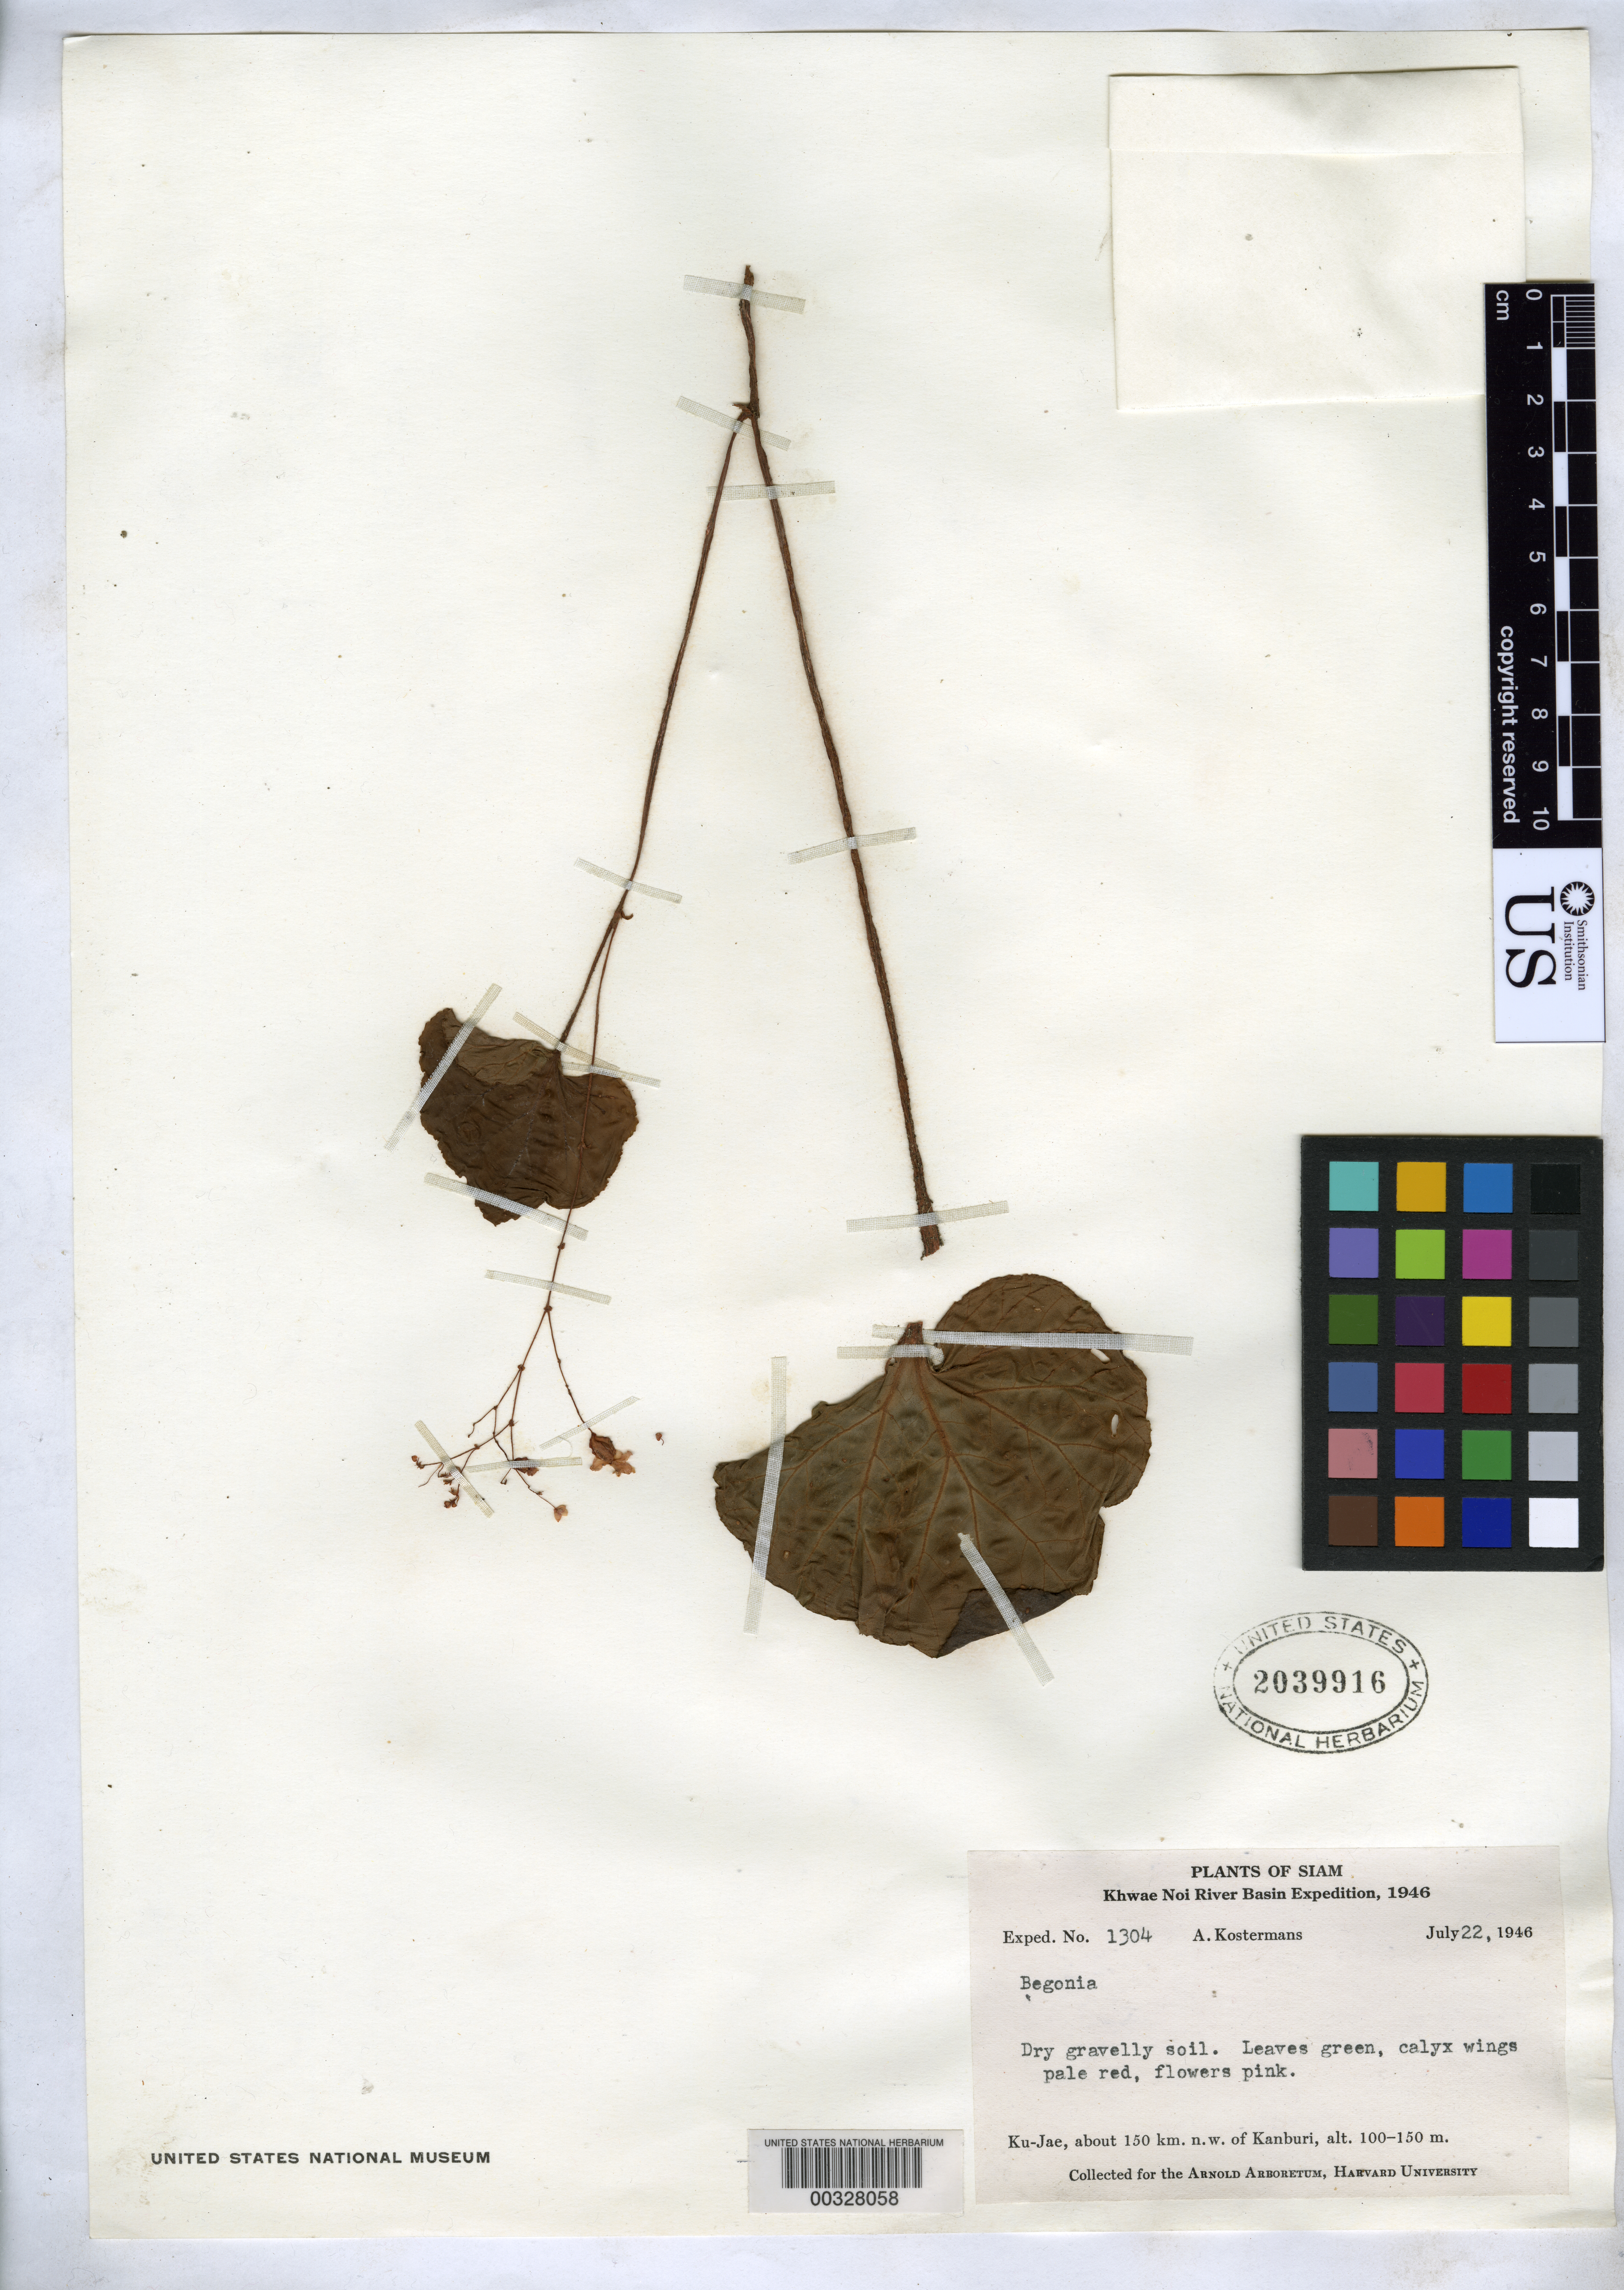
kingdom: Plantae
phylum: Tracheophyta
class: Magnoliopsida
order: Cucurbitales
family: Begoniaceae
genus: Begonia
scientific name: Begonia sp.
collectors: A. J. G. Kostermans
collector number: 1304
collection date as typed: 22 Jul 1946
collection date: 1946-07-22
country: Thailand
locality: Ku-jae, ca. 150 km nw of kanburi, khwae noi river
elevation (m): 100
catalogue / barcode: US 2039916